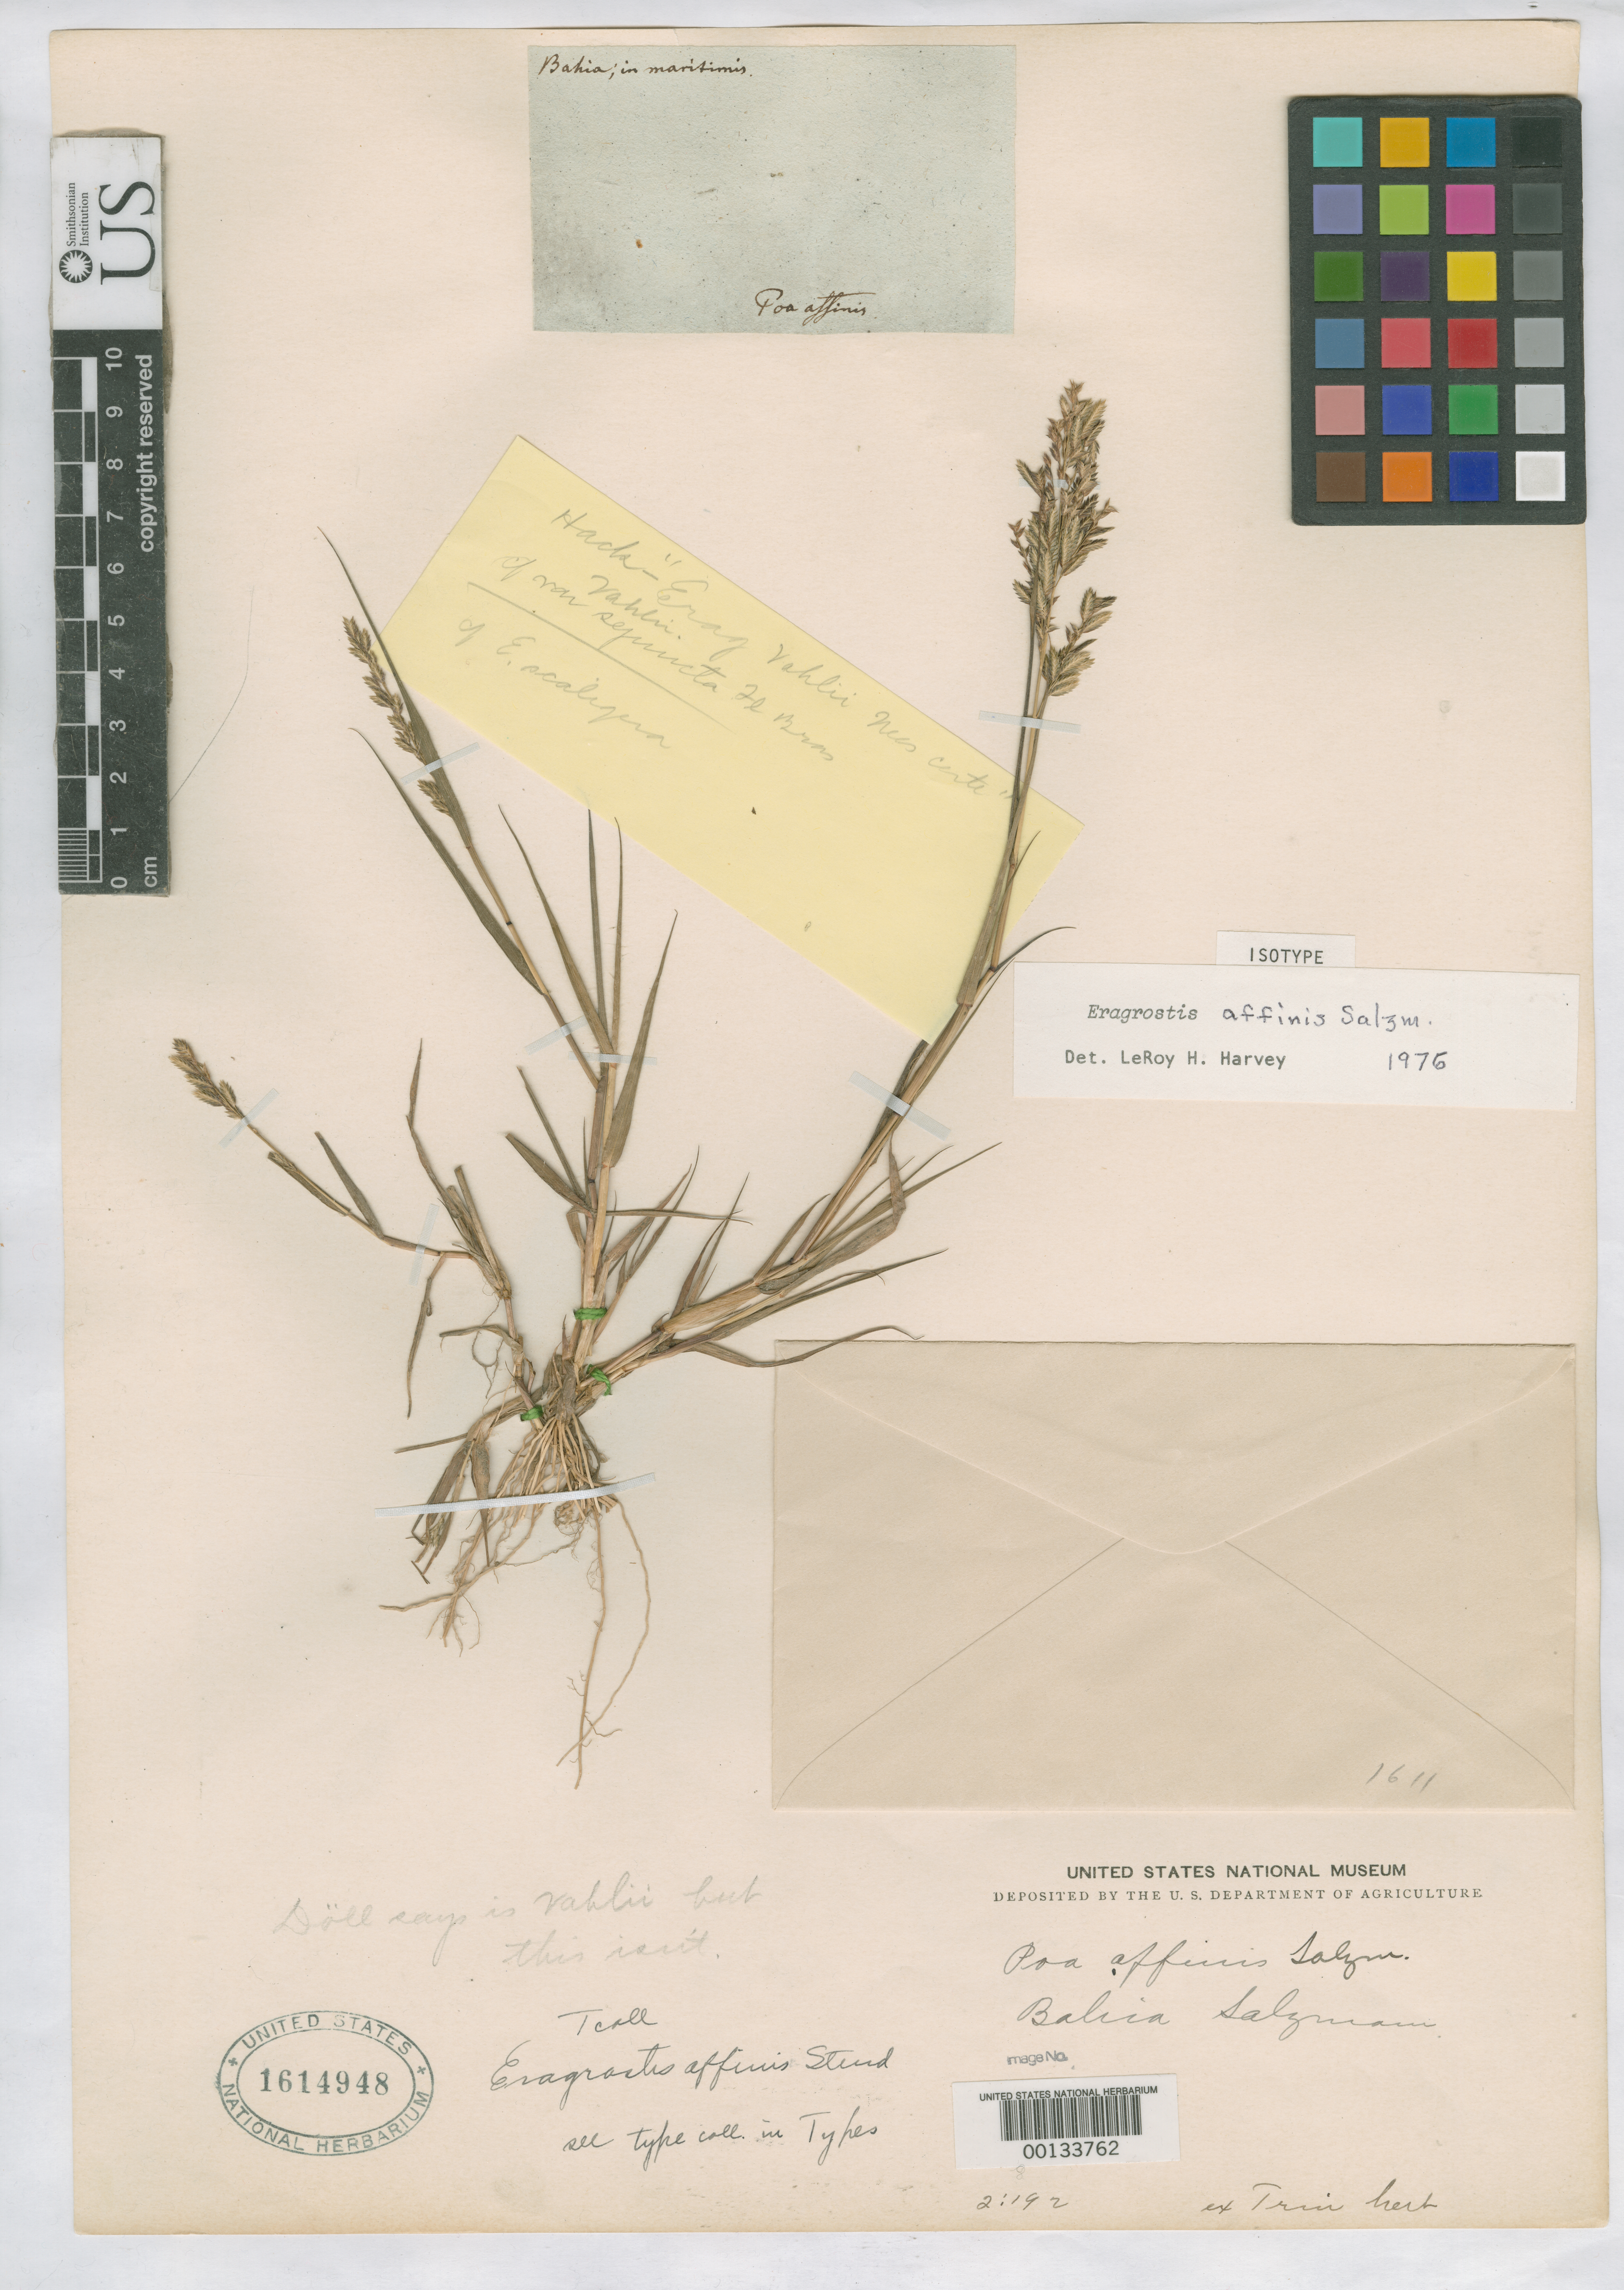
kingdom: Plantae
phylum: Tracheophyta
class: Liliopsida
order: Poales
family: Poaceae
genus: Eragrostis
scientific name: Eragrostis affinis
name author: Salzm. ex Steud.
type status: Isotype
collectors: P. Salzmann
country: Brazil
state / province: Bahia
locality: North of Esplanda city on road to Jaquera.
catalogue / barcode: US 1614948